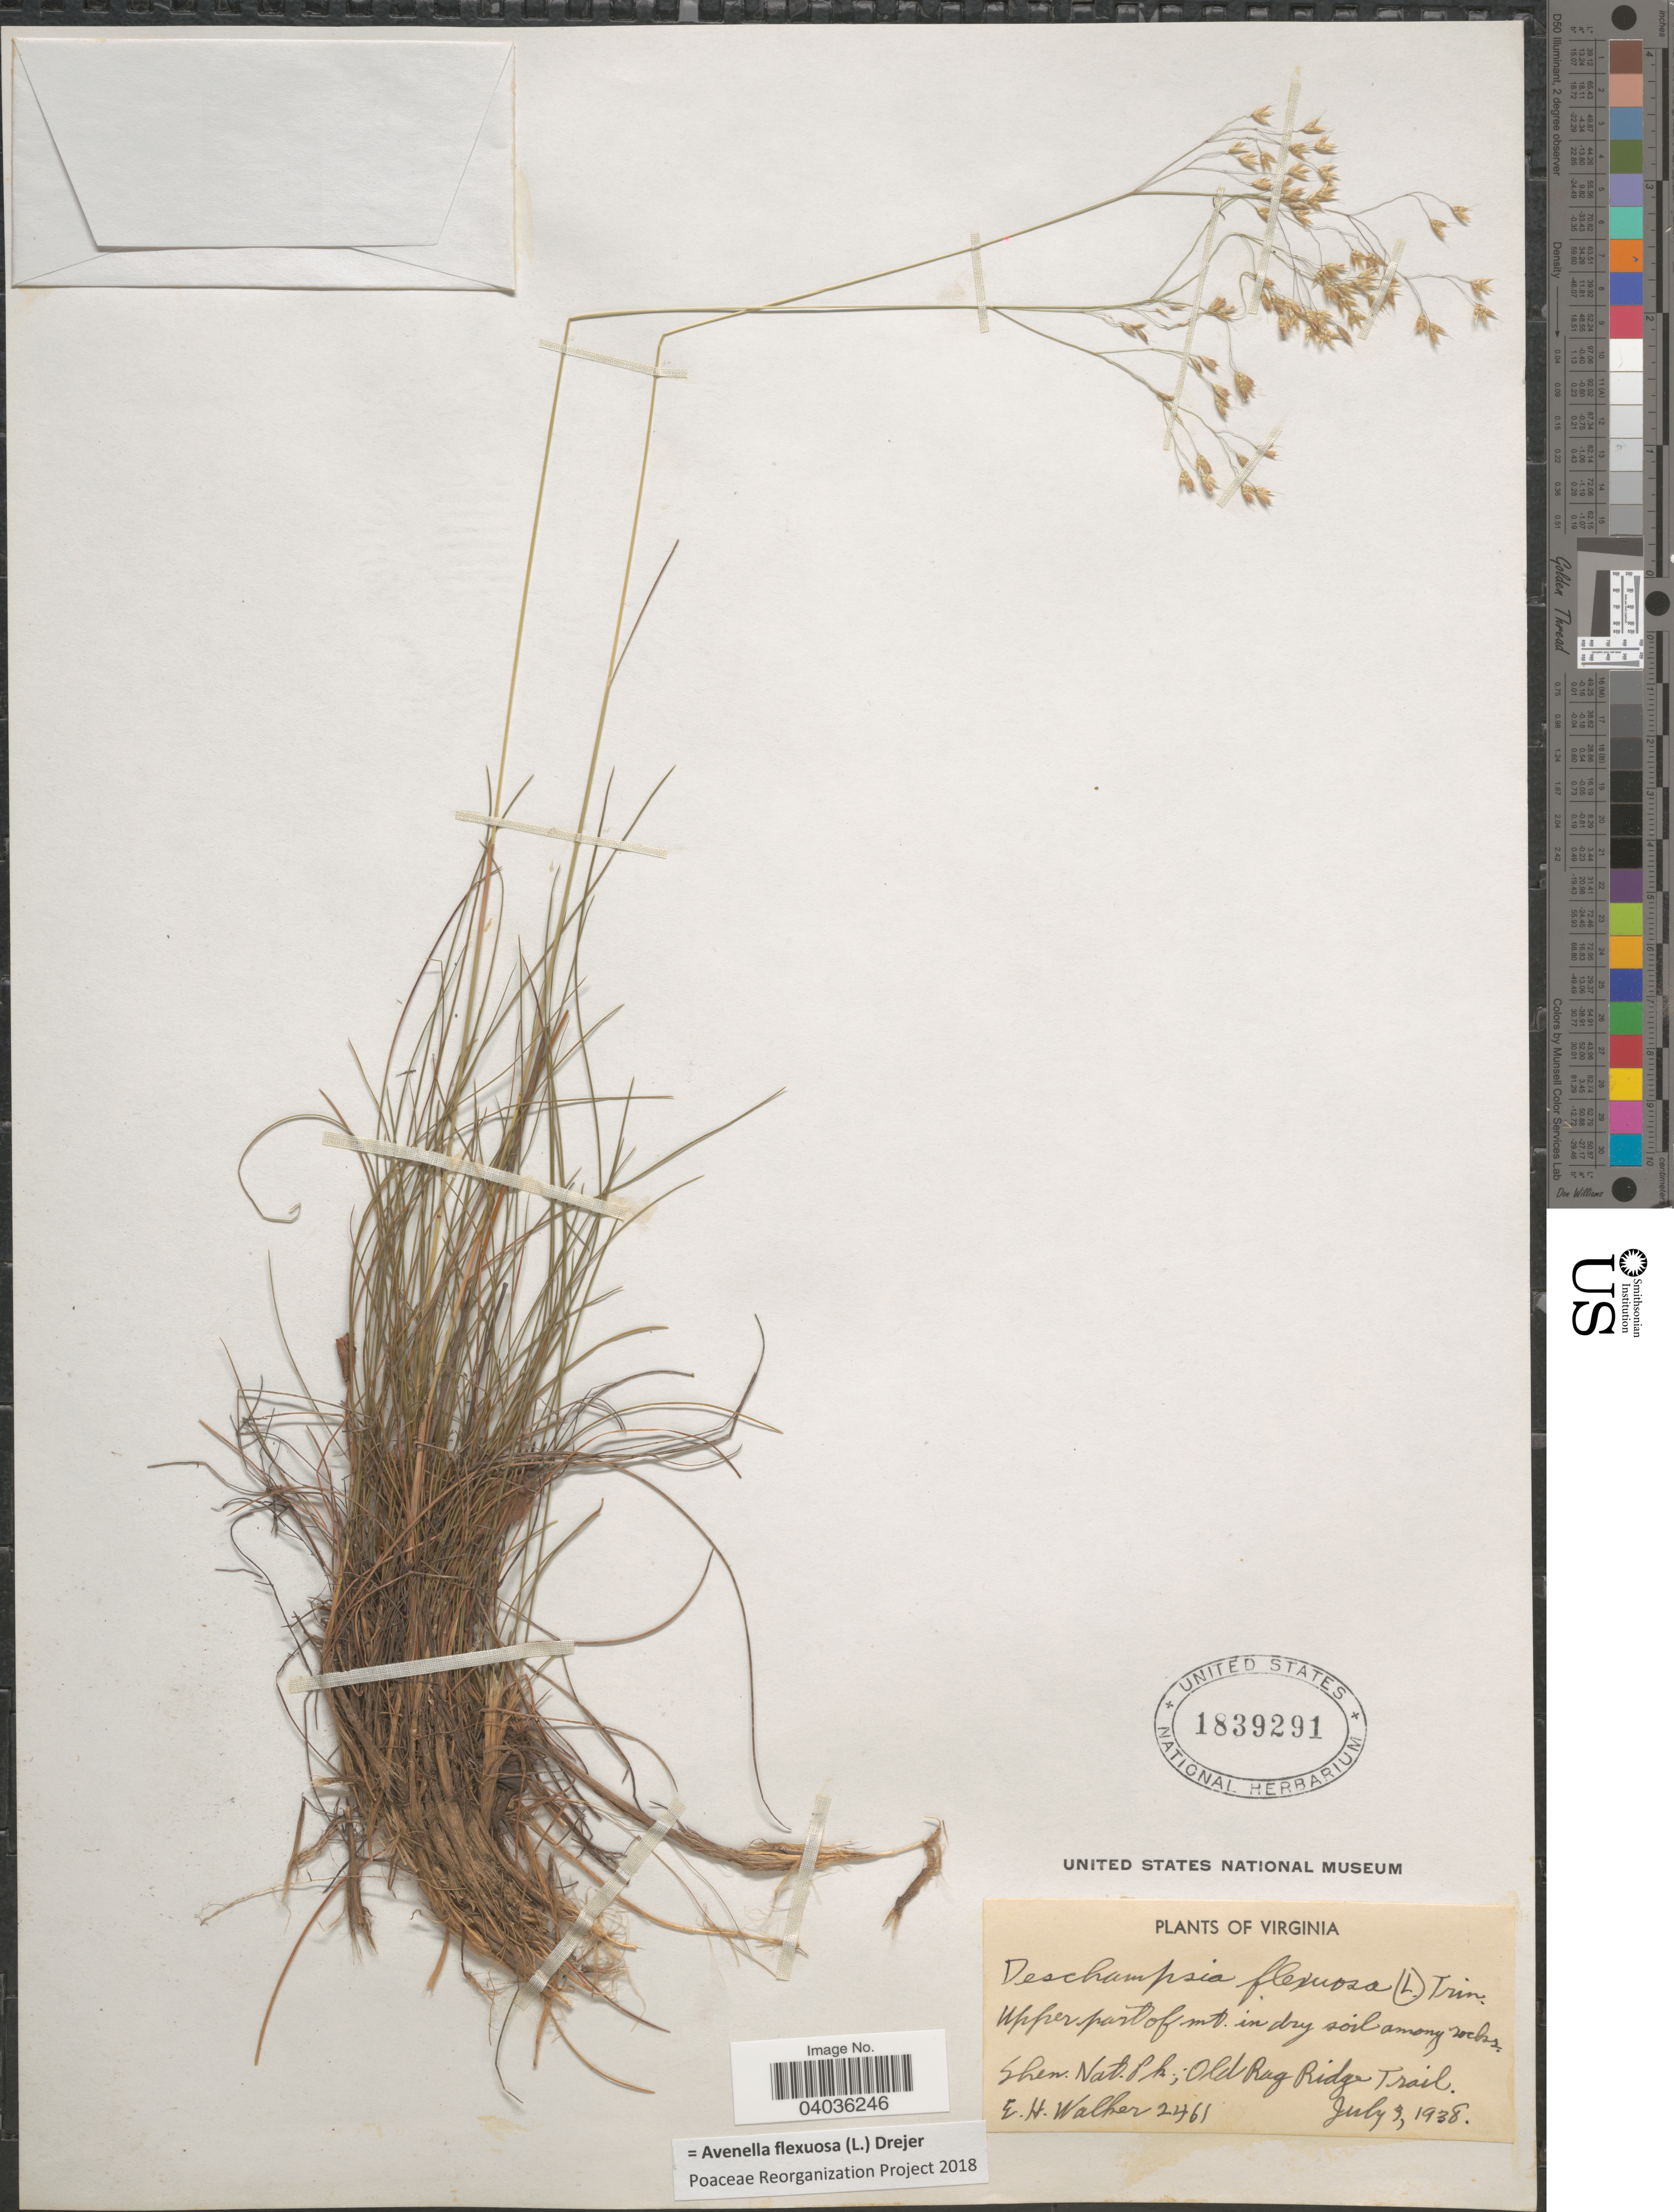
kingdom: Plantae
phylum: Tracheophyta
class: Liliopsida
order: Poales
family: Poaceae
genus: Avenella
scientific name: Avenella flexuosa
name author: (L.) Drejer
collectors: E. H. Walker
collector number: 2461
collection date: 1938-07-03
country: United States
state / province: Virginia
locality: Upper part of mt. in dry soil among rocks, Shen. Nat. Pk.; Old Rag Ridge Trail.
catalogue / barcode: US 1839291